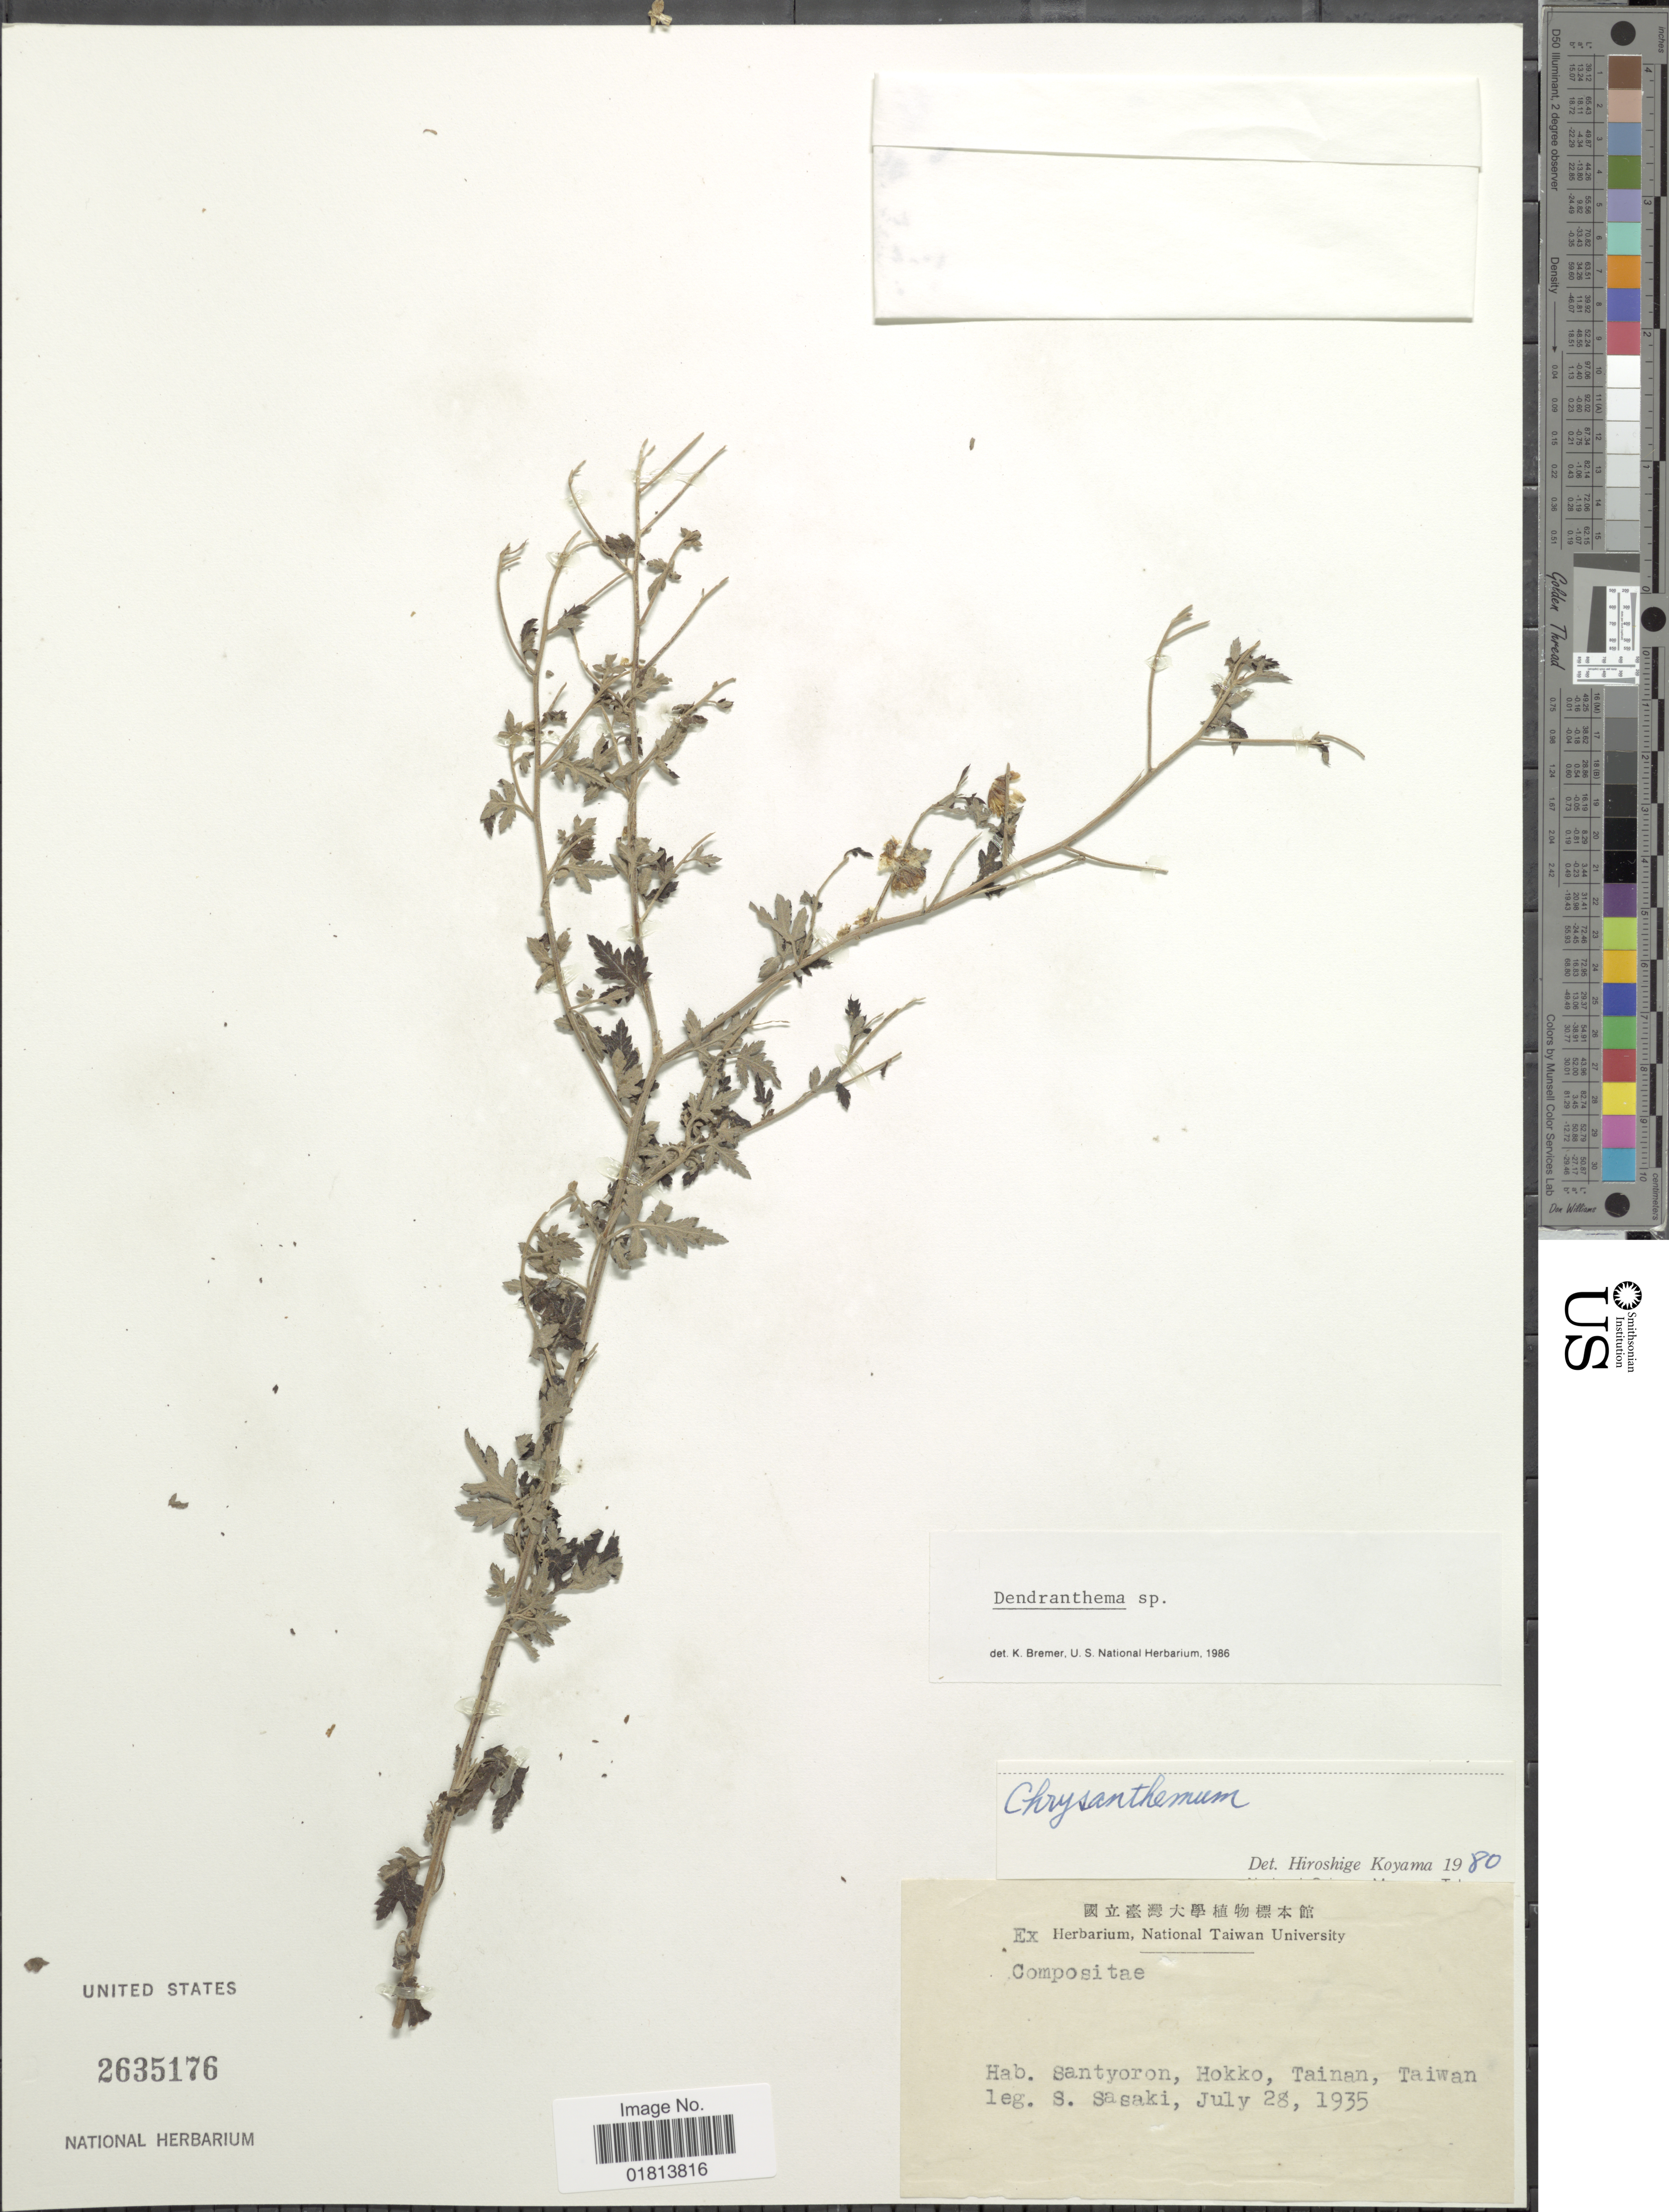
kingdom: Plantae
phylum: Tracheophyta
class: Magnoliopsida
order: Asterales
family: Asteraceae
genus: Dendranthema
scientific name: Dendranthema sp.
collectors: S. Sasaki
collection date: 1935-07-28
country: Taiwan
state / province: Tainan City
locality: Santyoron, Hokko, Tainan, Taiwan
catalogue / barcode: US 2635176